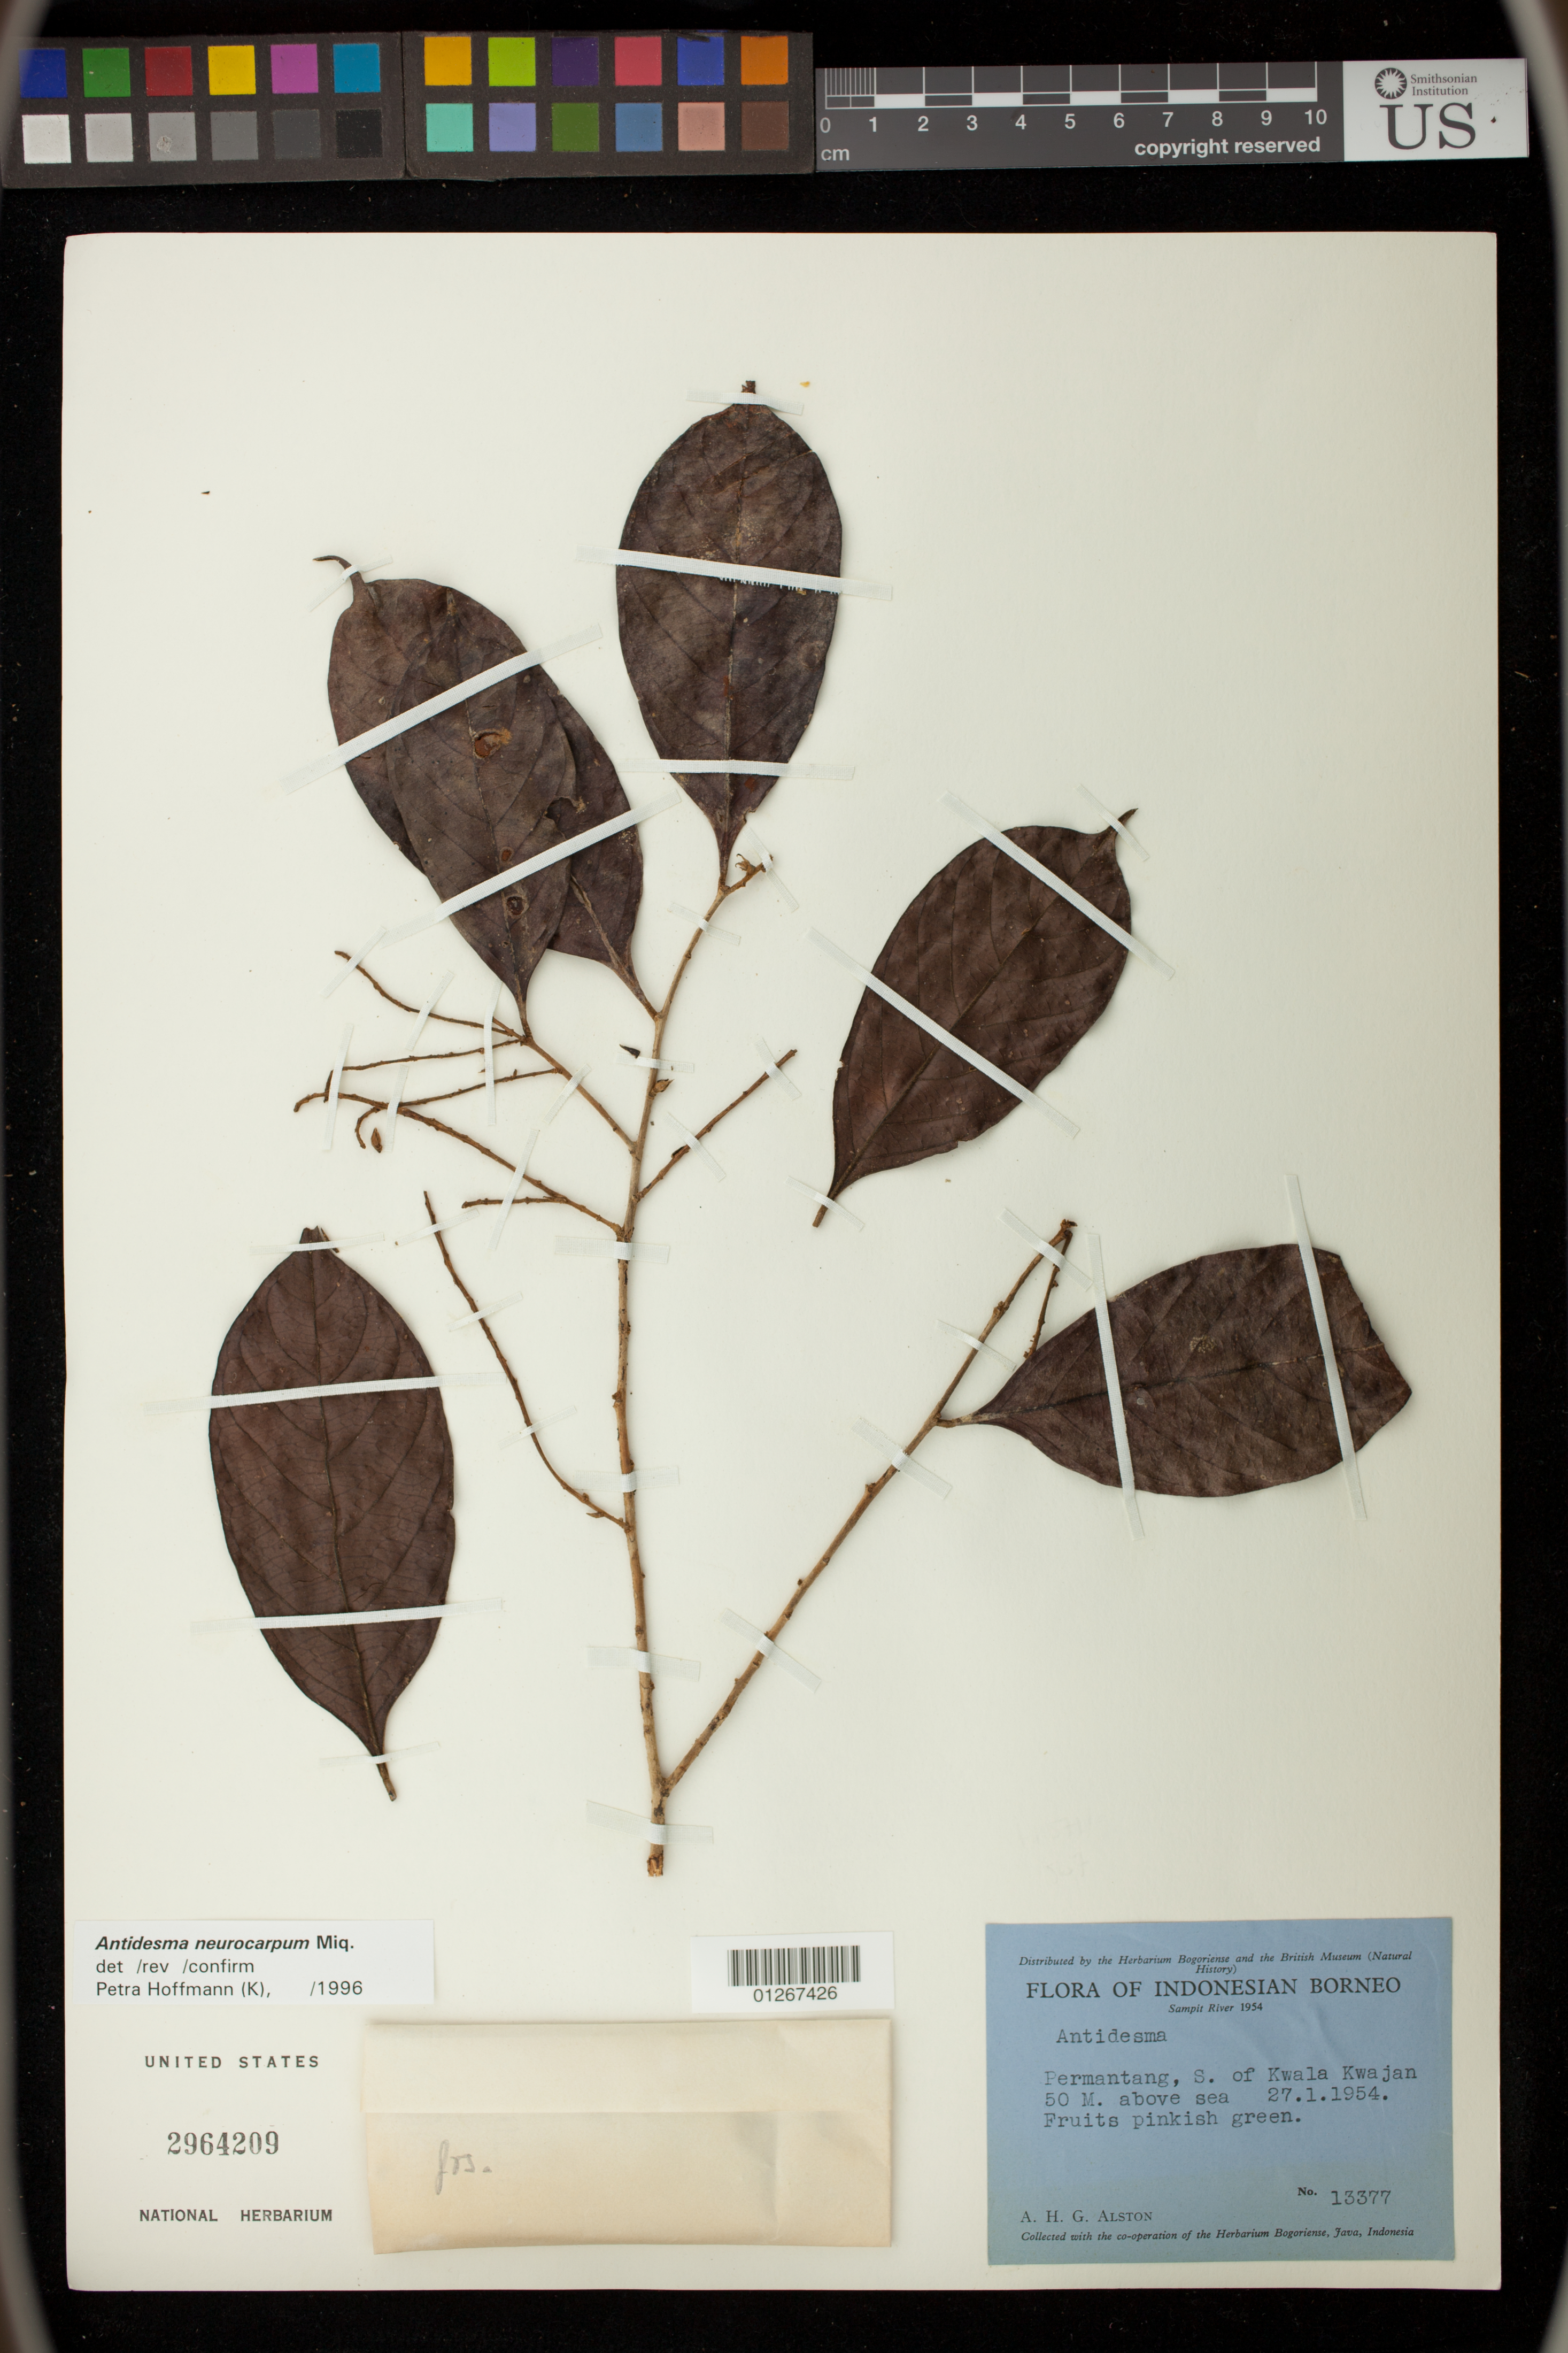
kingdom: Plantae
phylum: Tracheophyta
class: Magnoliopsida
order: Malpighiales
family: Phyllanthaceae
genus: Antidesma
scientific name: Antidesma neurocarpum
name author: Miq.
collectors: A. H. Alston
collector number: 13377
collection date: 1954-01-27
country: Indonesia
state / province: Kalimantan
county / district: Kalimantan Tengah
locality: Indonesian Borneo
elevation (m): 50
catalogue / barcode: US 2964209